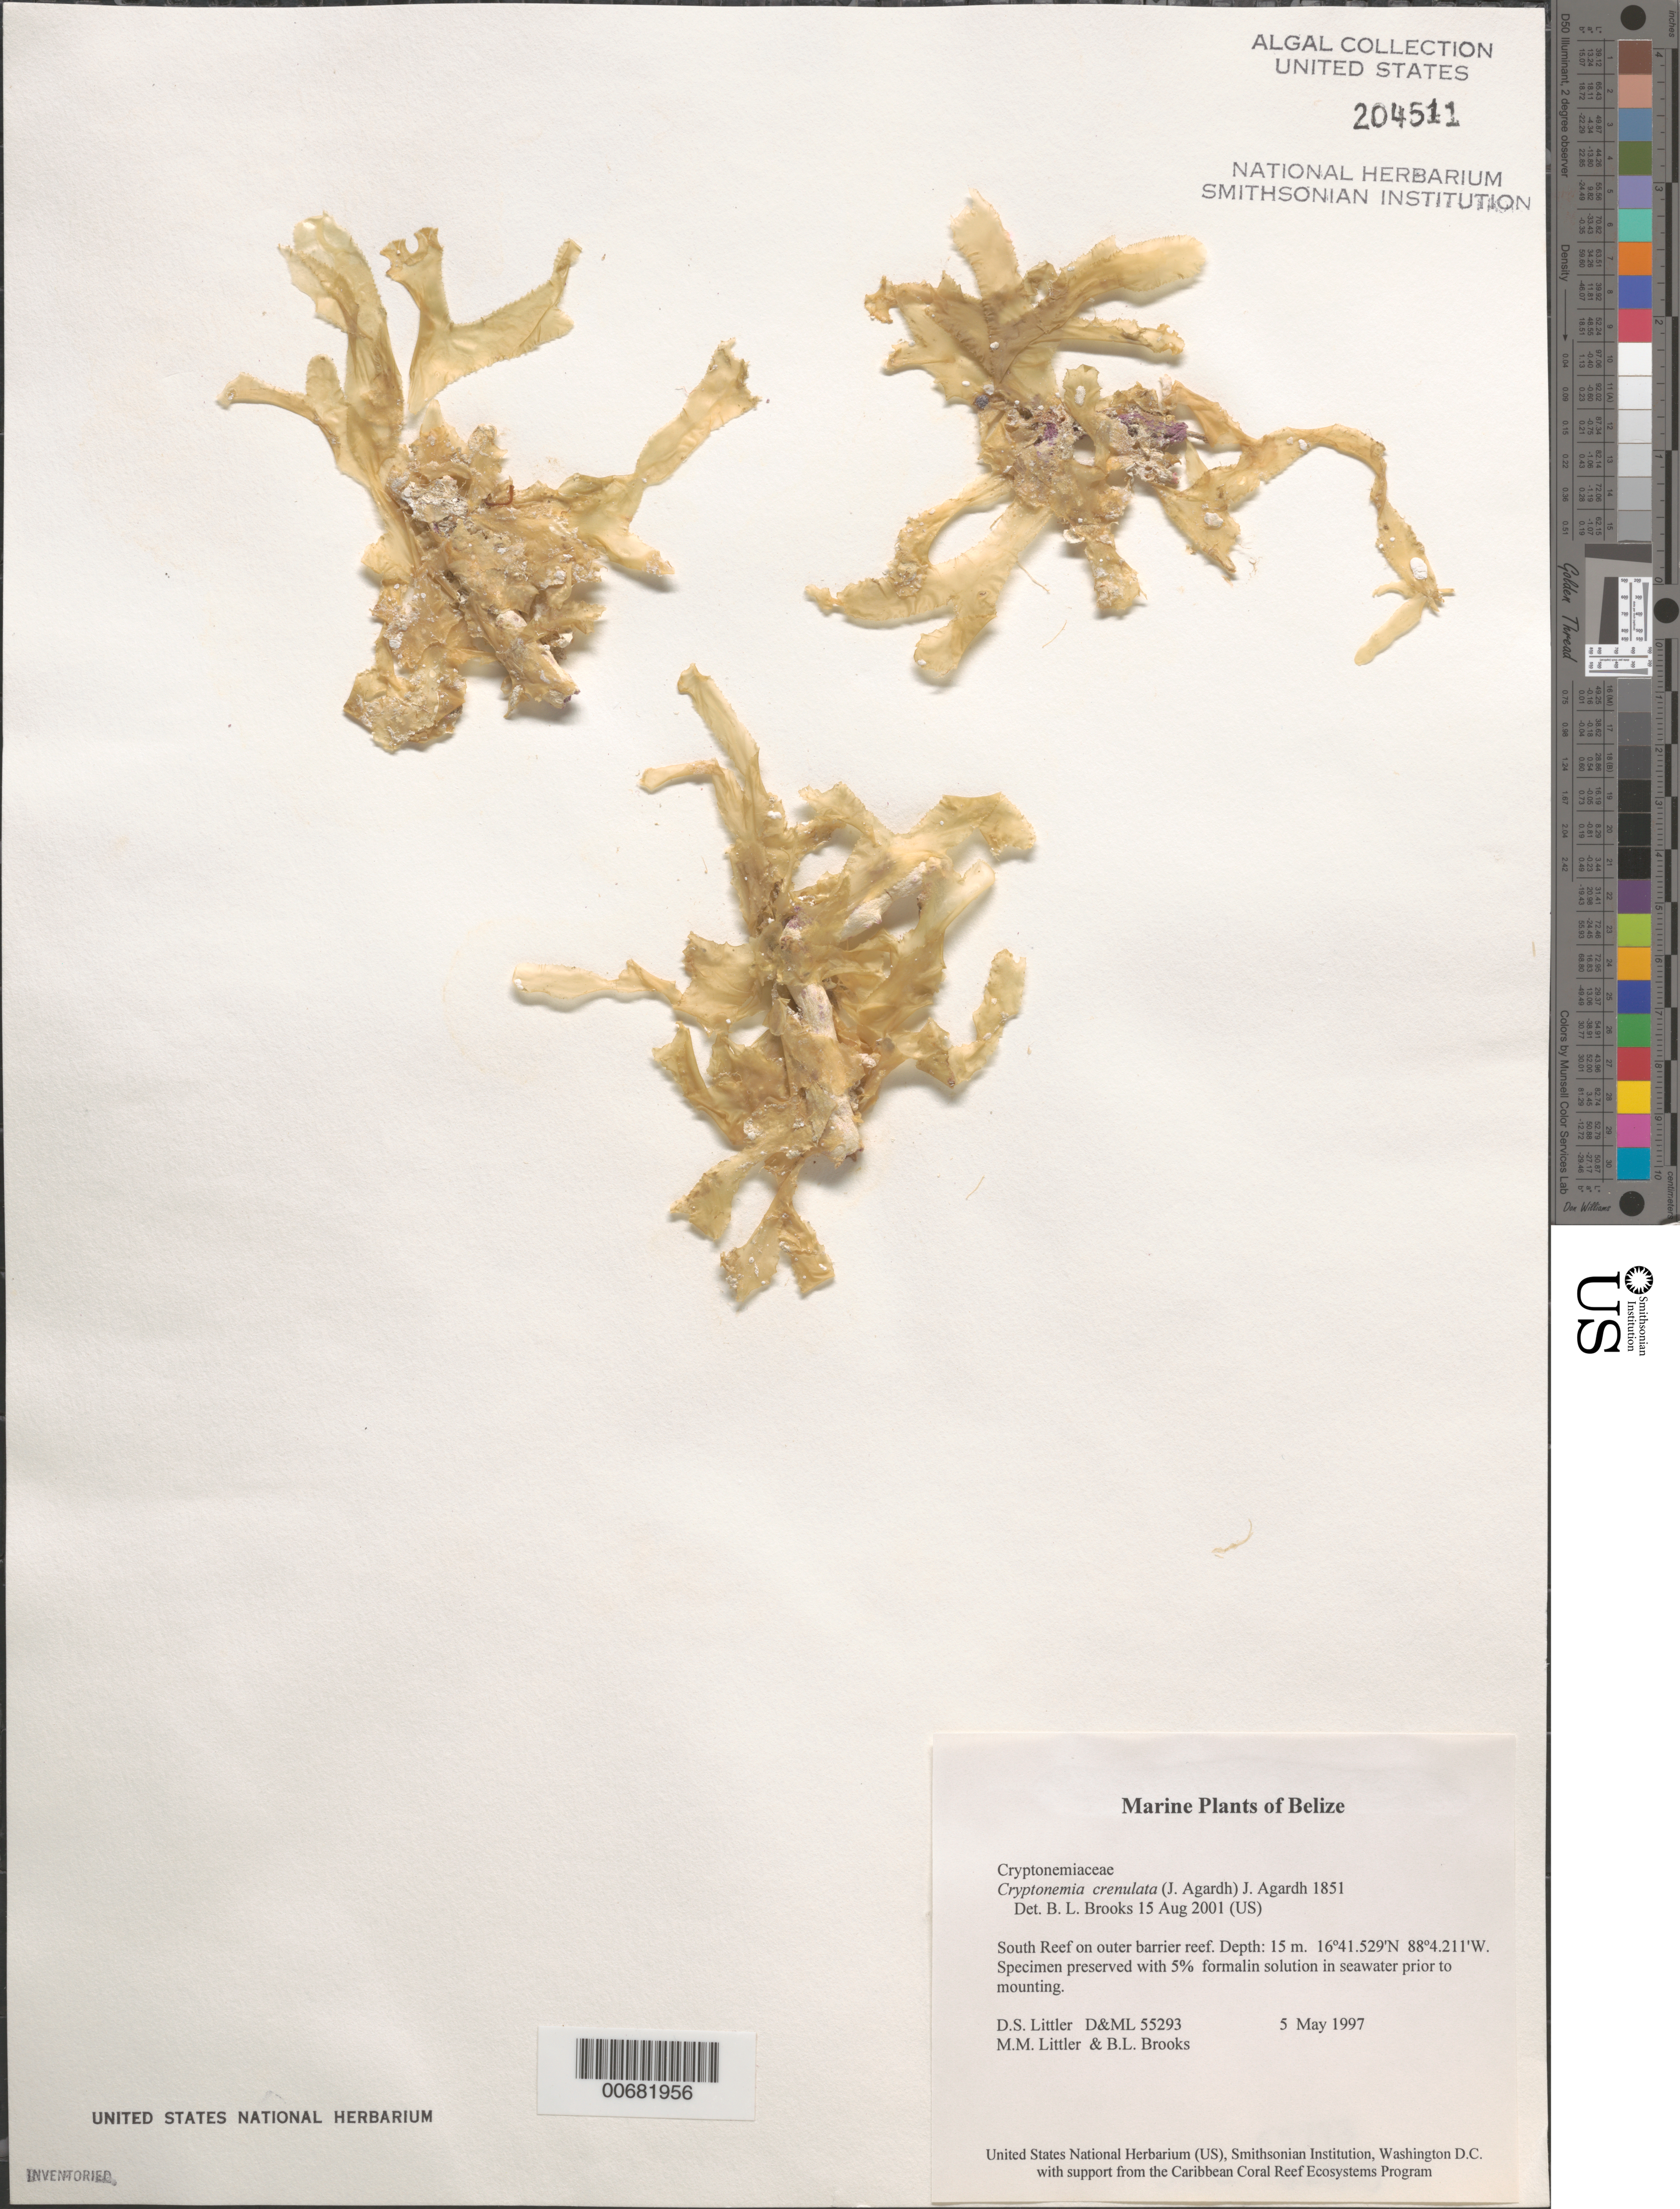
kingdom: Plantae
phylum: Rhodophyta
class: Florideophyceae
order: Halymeniales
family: Halymeniaceae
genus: Cryptonemia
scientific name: Cryptonemia crenulata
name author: (J. Agardh) J. Agardh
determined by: Brooks, B. L., (BOT), Smithsonian Institution - National Museum of Natural History (UNITED STATES)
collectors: D. S. Littler, M. M. Littler & B. Brooks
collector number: D&ML 55293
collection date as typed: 05 May 1997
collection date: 1997-05-05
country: Belize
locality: South Reef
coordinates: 16 41.529' N, 88 4.211' W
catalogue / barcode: US 204511